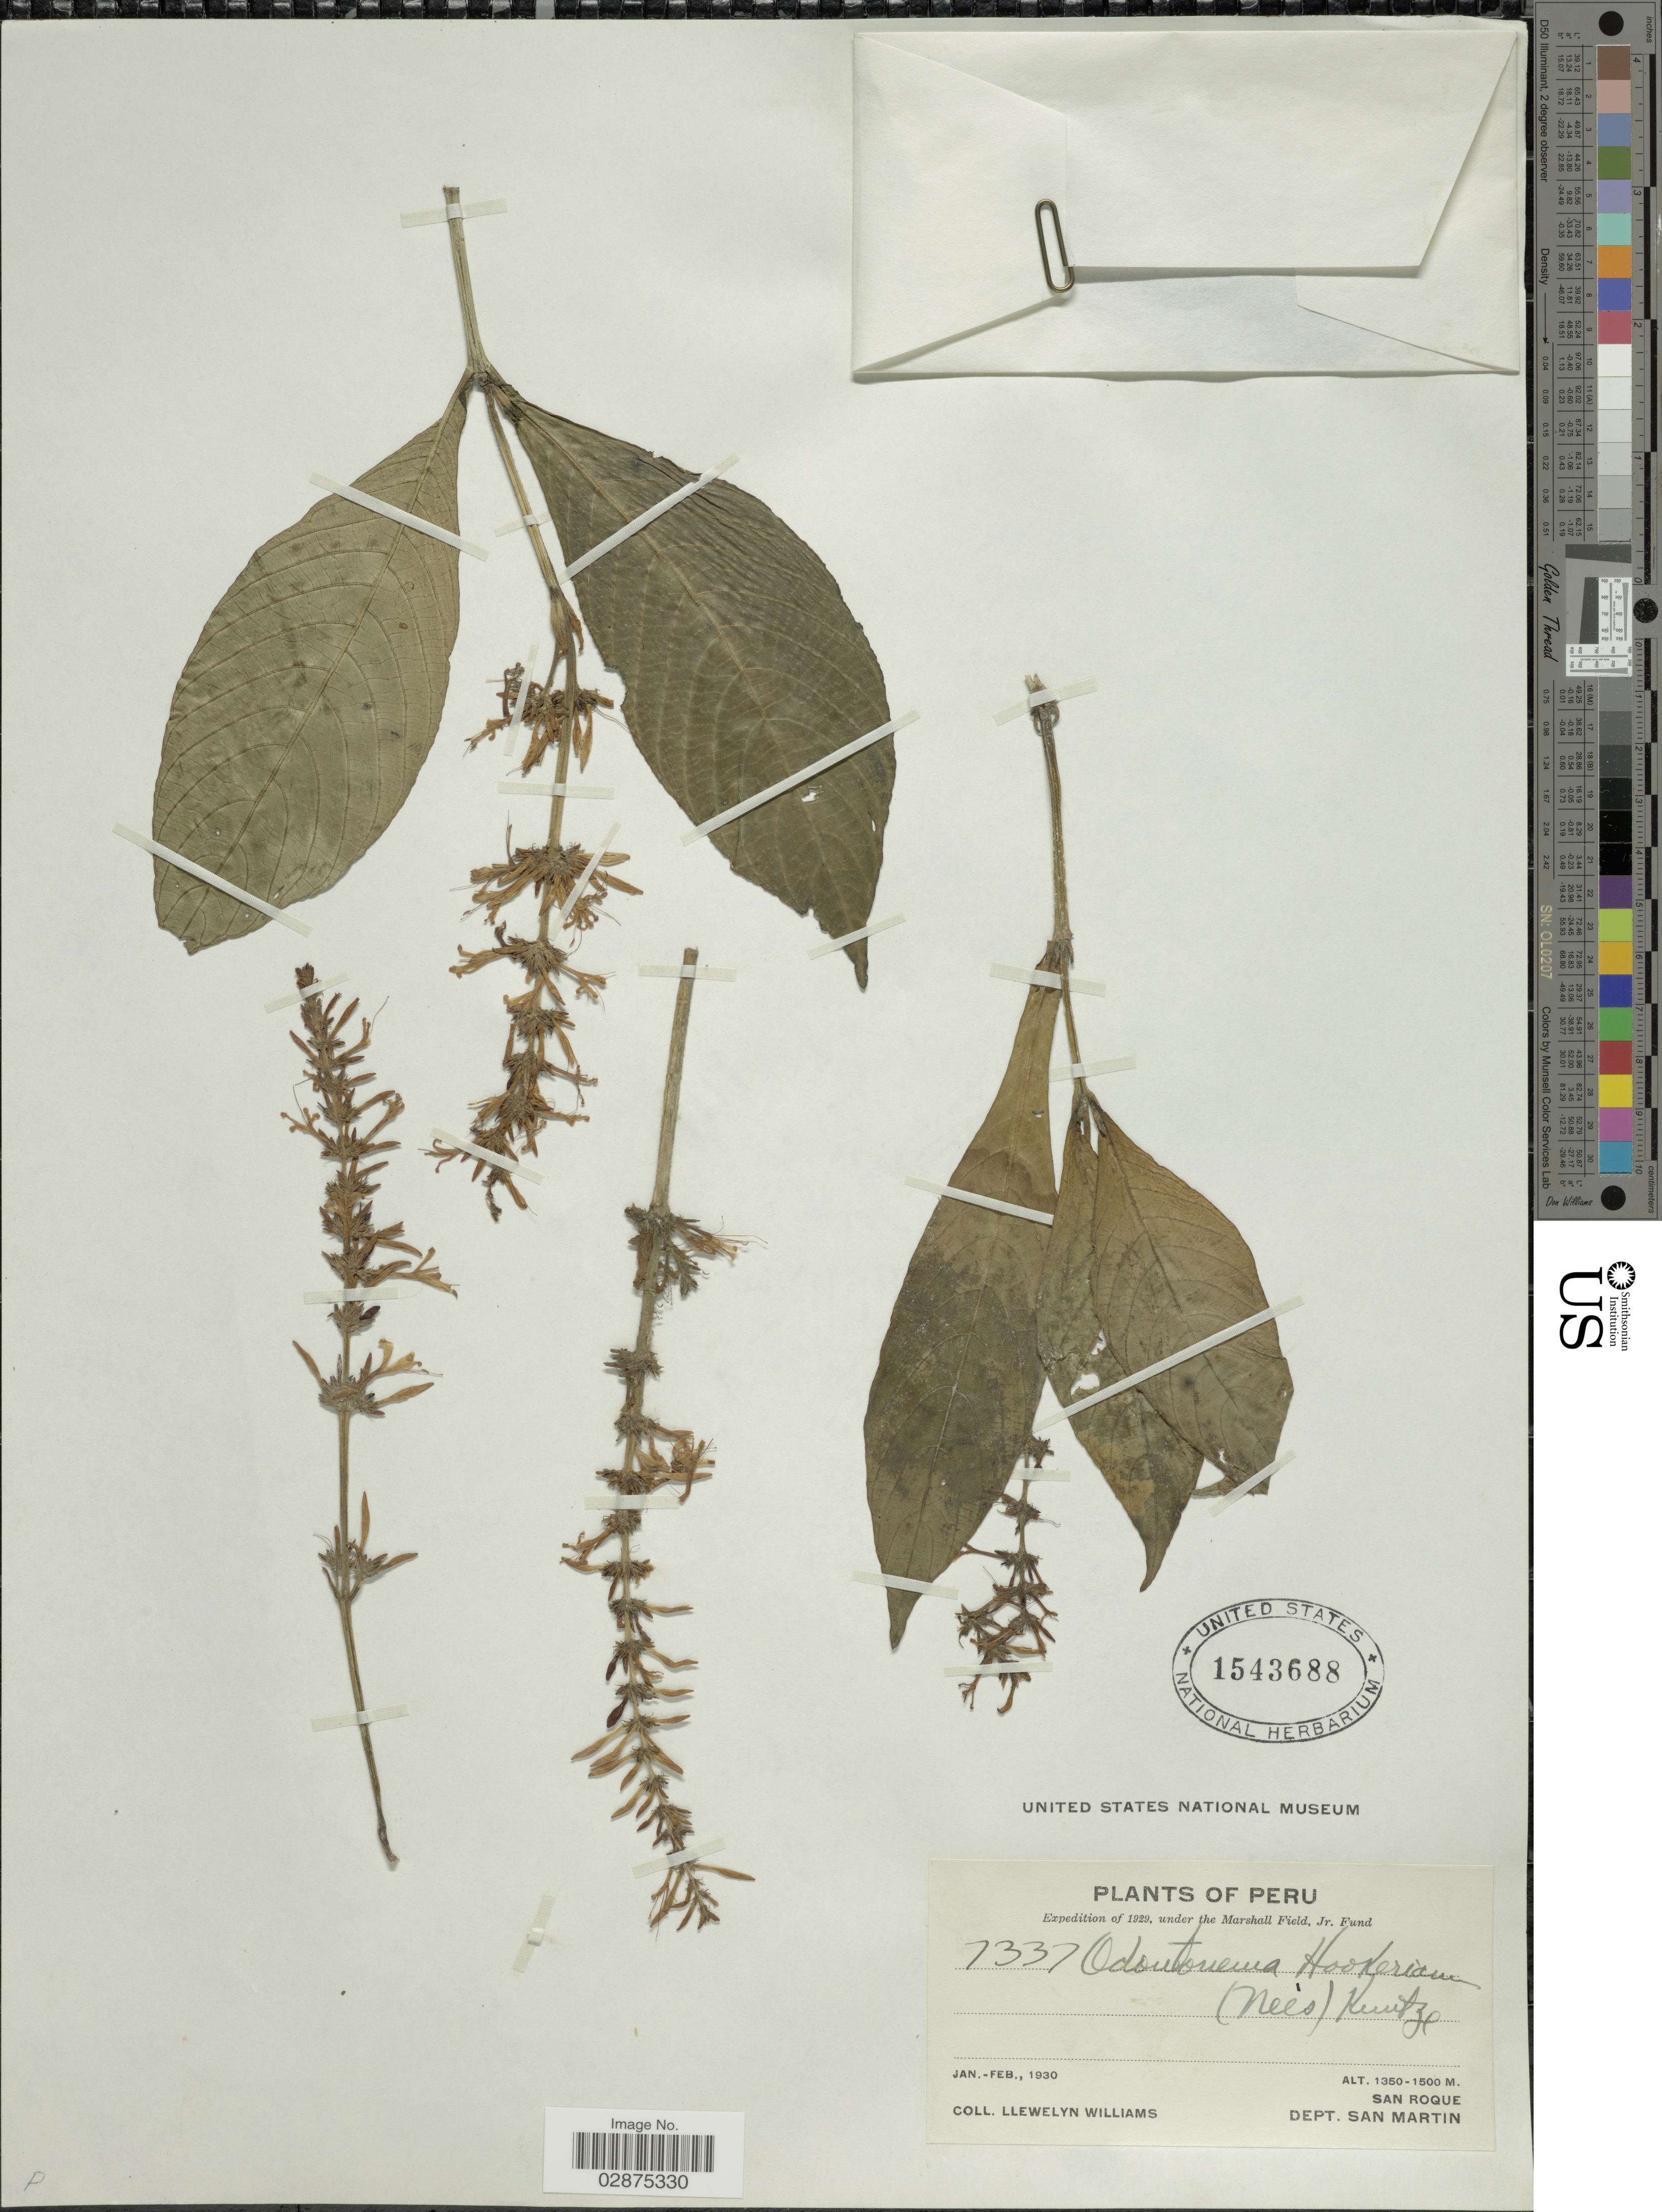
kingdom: Plantae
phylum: Tracheophyta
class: Magnoliopsida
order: Lamiales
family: Acanthaceae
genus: Stenostephanus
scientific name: Stenostephanus sprucei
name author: (Lindau) Wassh. & J.R.I. Wood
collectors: Ll. Williams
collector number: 7337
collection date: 1930-01/1930-02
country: Peru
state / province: San Martín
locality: San Roque. Dept. San Martin.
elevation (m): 1350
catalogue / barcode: US 1543688